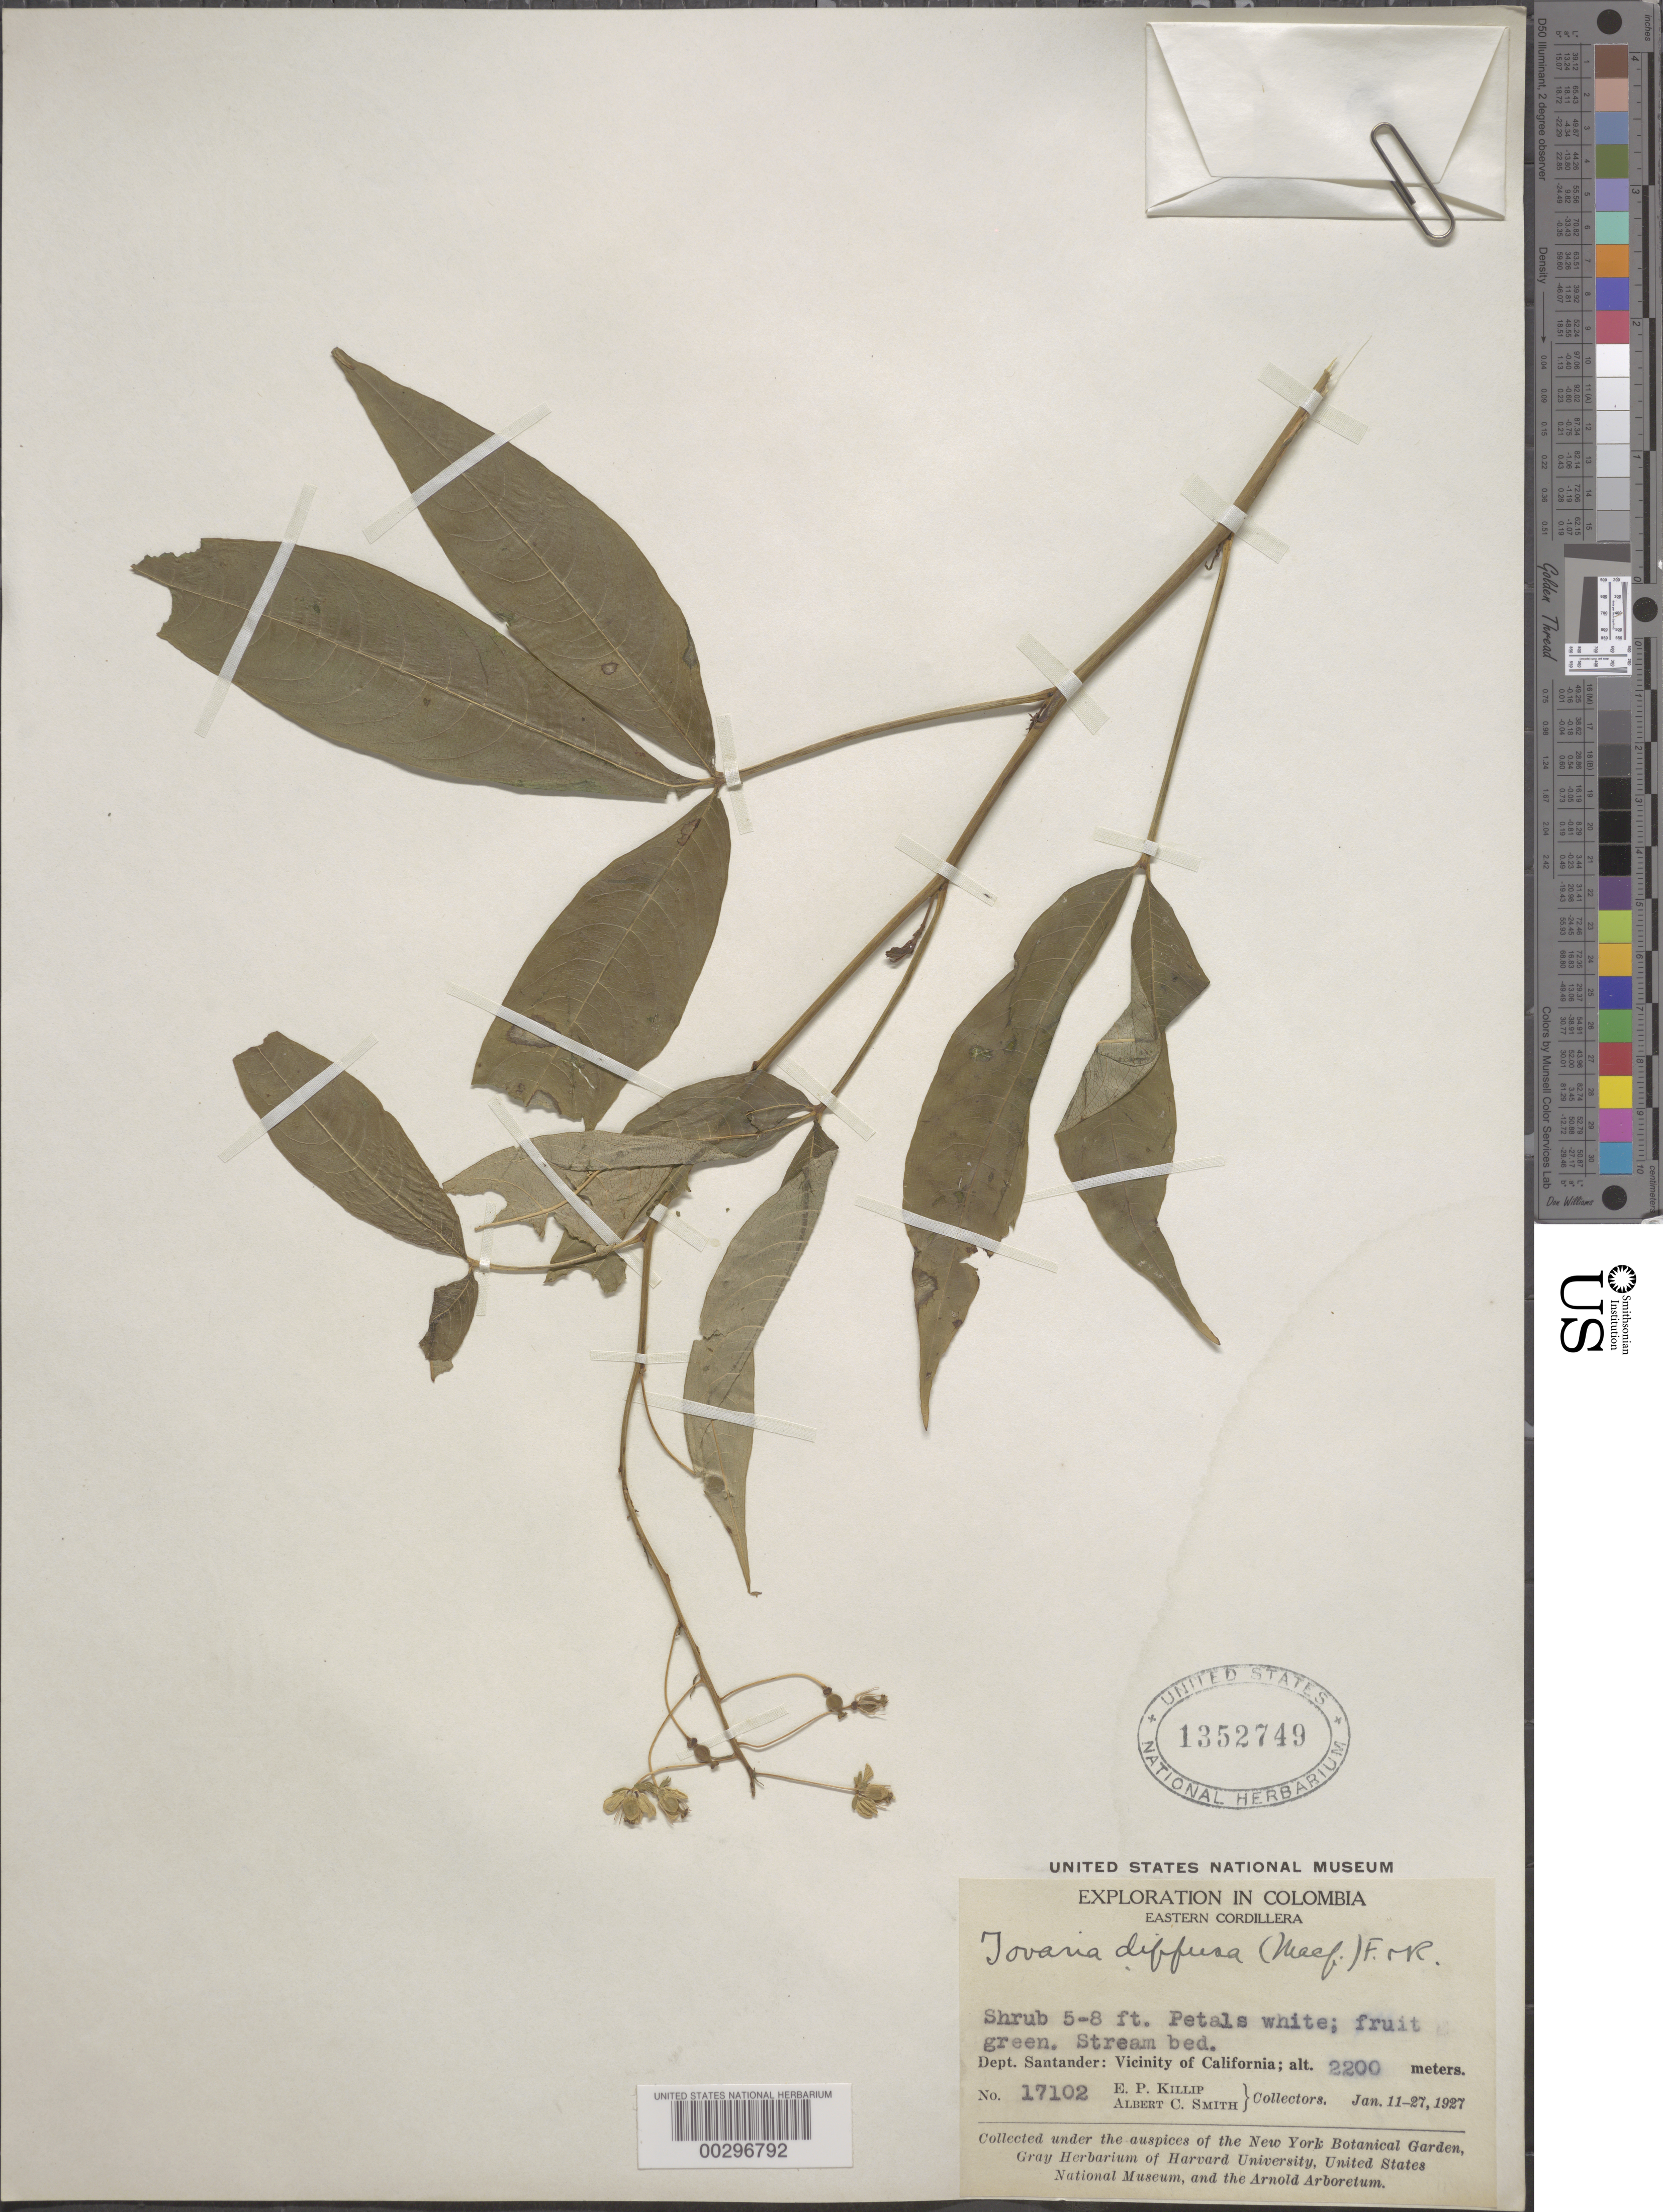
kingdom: Plantae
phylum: Tracheophyta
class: Magnoliopsida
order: Brassicales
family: Tovariaceae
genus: Tovaria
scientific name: Tovaria pendula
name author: Ruiz & Pav.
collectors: E. P. Killip & A. C. Smith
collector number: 17102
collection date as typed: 11 Jan 1927 to 27 Jan 1927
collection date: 1927-01-11/1927-01-27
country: Colombia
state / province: Santander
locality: Vicinity of California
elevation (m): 2200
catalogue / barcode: US 1352749